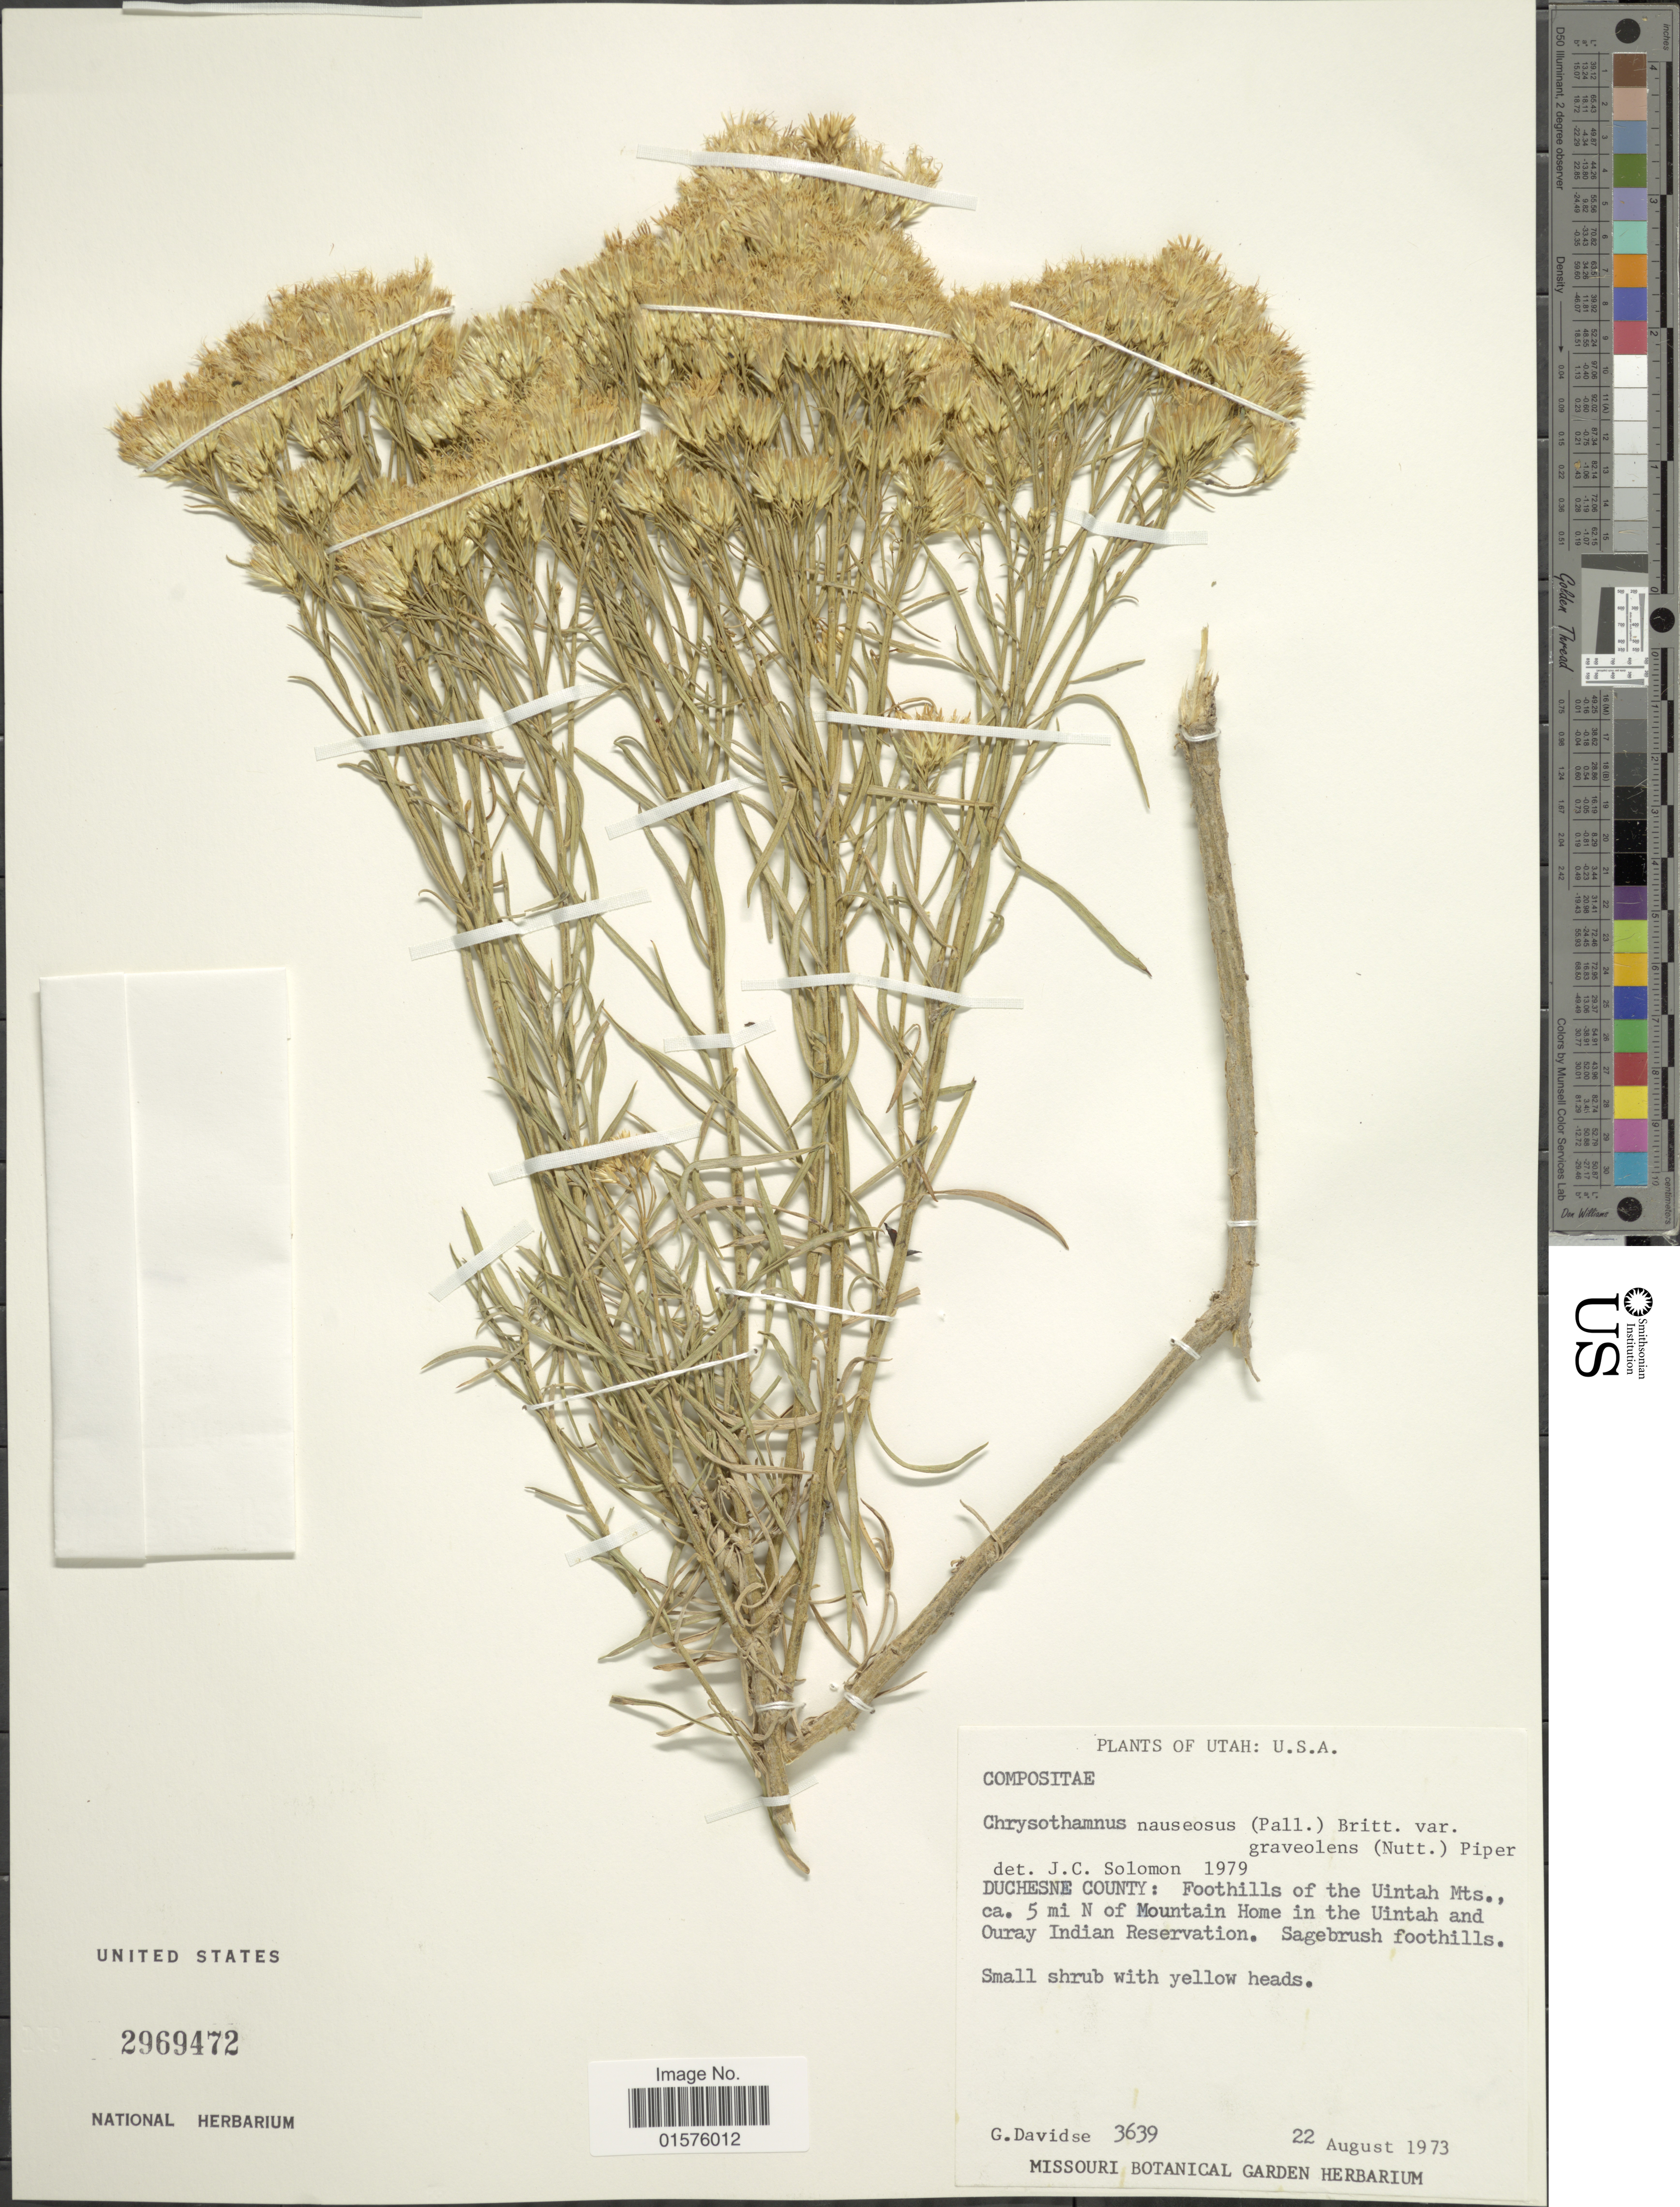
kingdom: Plantae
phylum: Tracheophyta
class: Magnoliopsida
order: Asterales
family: Asteraceae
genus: Ericameria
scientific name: Ericameria nauseosa var. graveolens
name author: (Nutt.) Reveal & Schuyler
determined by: Urbatsch, Lowell E., Curator (LSU), Louisiana State University (UNITED STATES)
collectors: G. Davidse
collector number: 3639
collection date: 1973-08-22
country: United States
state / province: Utah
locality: Duchesne County: Foothills of the Uintah Mts., ca. 5 mi N of Mountain Home in the Uintah and Ouray Indian Reservation.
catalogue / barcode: US 2969472